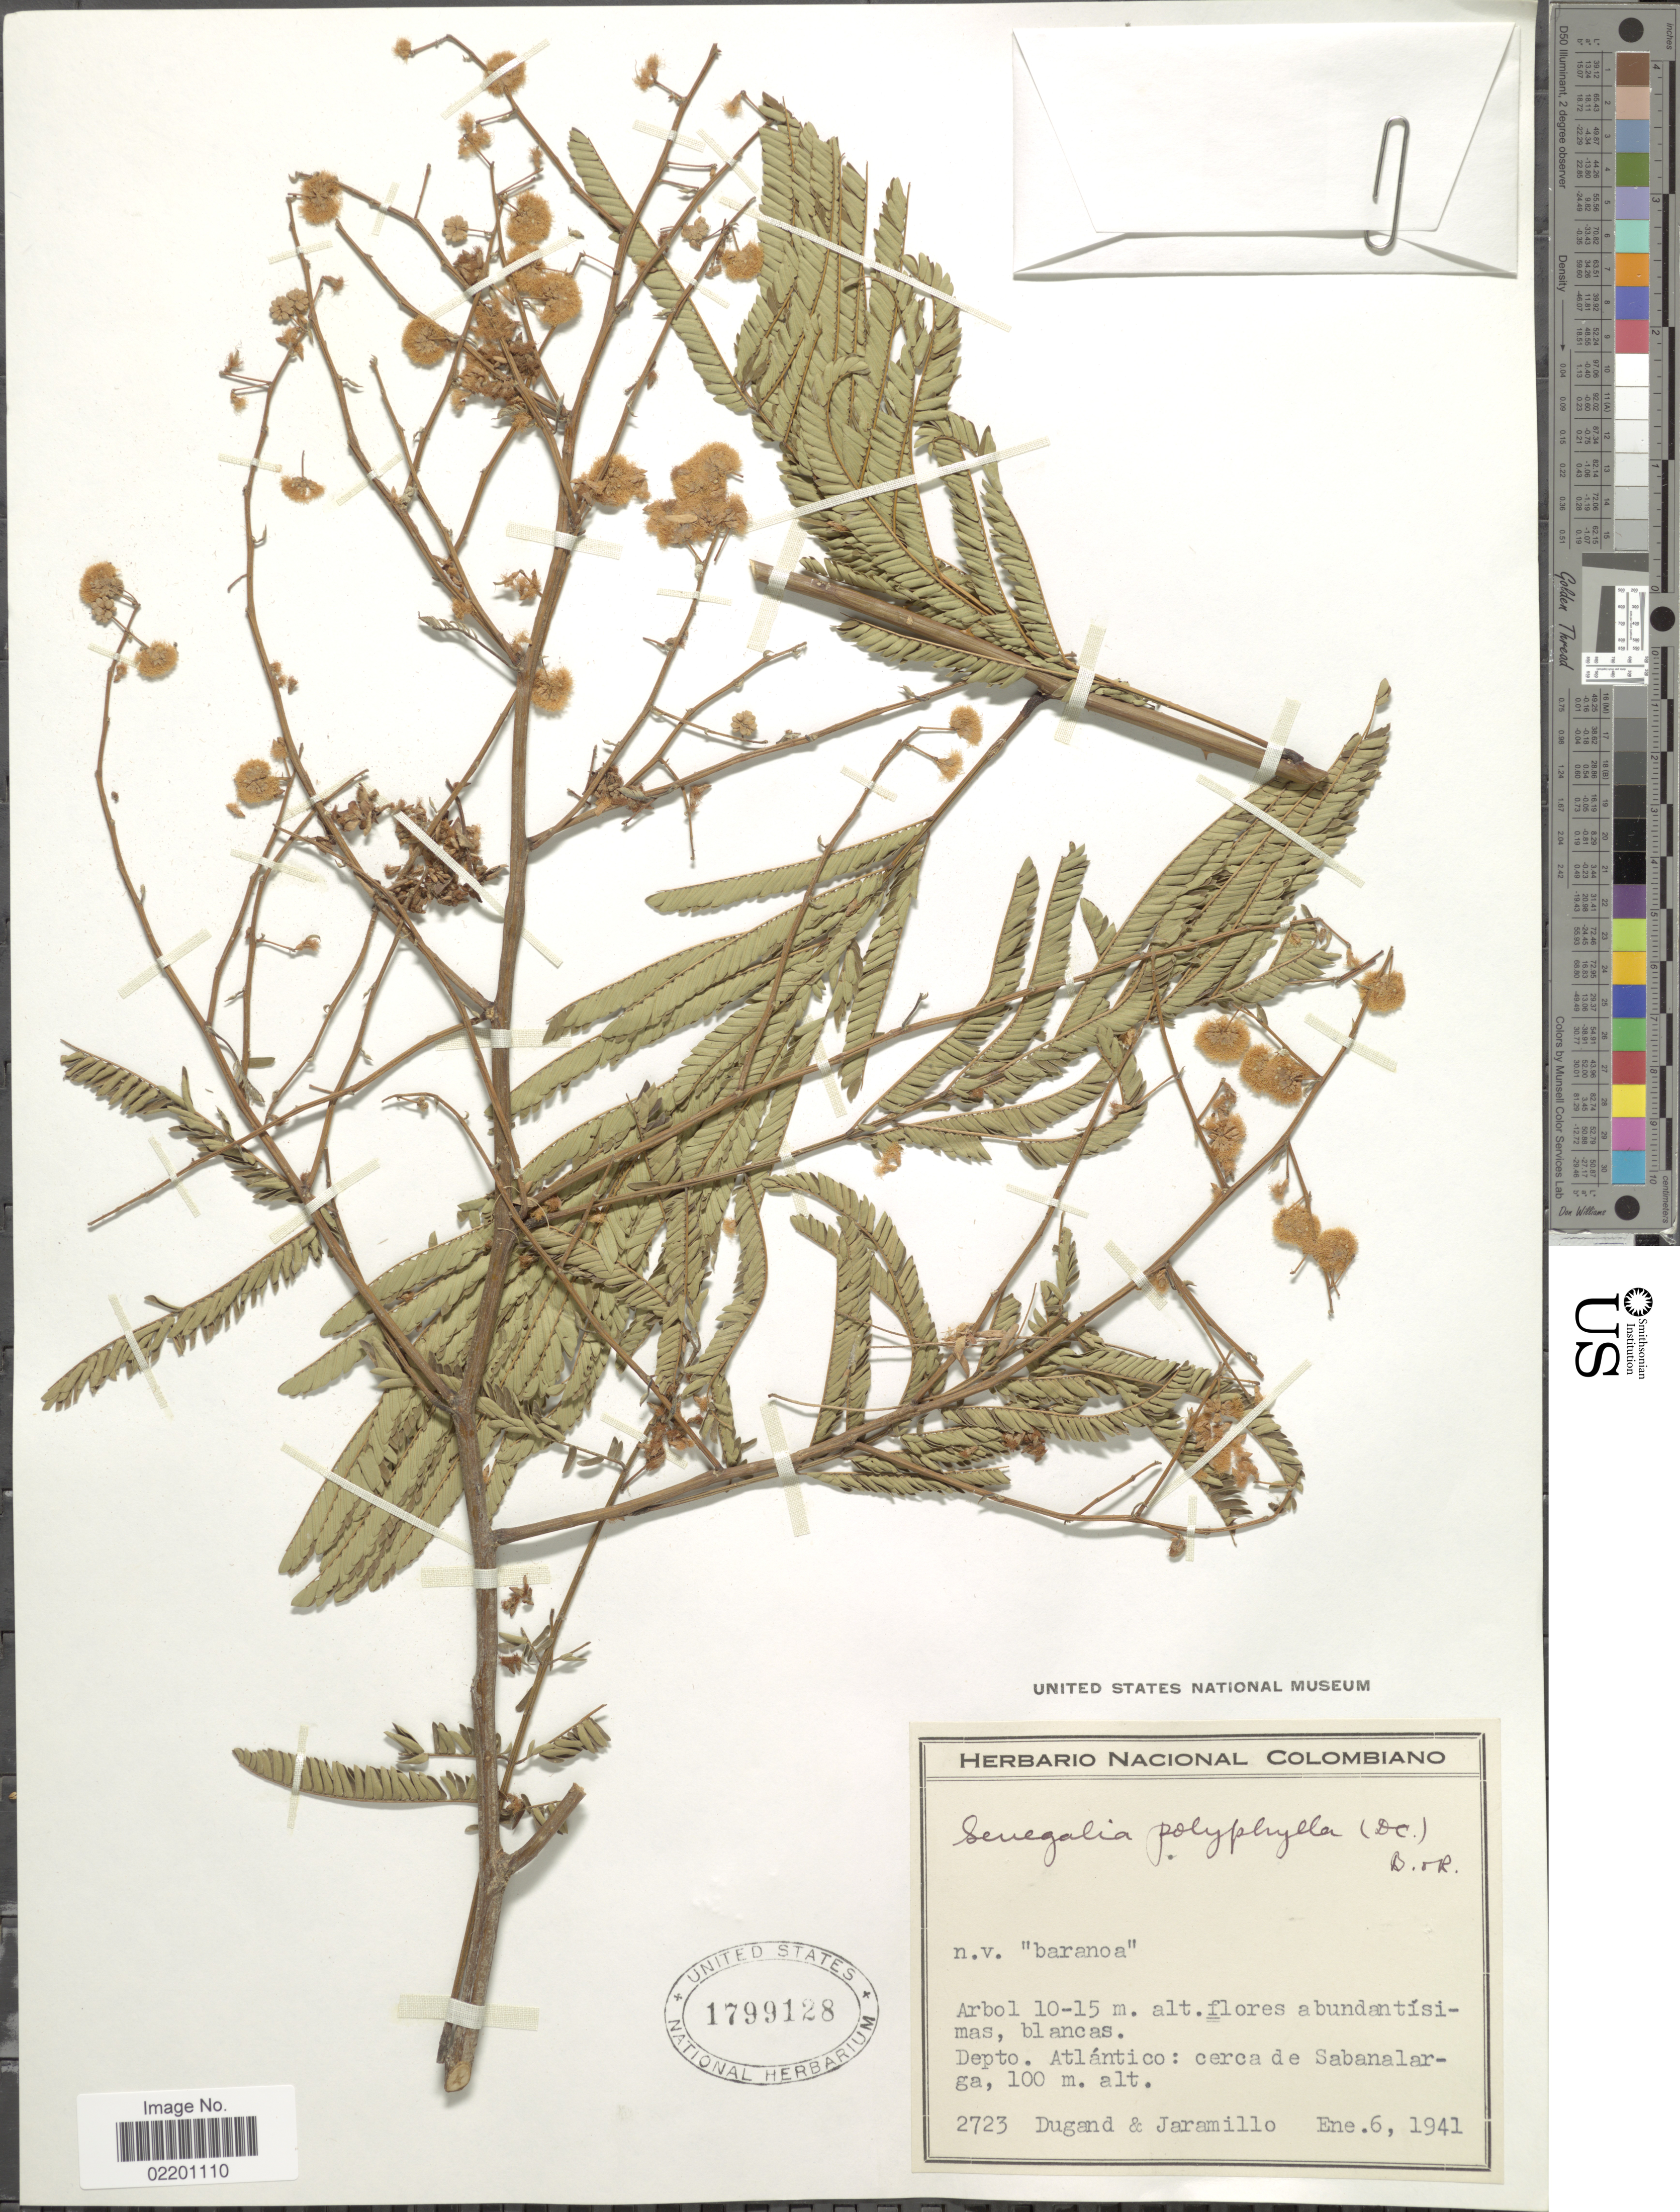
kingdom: Plantae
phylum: Tracheophyta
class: Magnoliopsida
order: Fabales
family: Fabaceae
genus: Senegalia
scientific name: Senegalia polyphylla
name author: (DC.) Britton & Rose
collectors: Dugand, -- & Jaramillo, --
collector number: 2723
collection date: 1941-01-06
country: Colombia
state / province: Atlántico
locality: Depto. Atlantico: cerca de Sabanalarga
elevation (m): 100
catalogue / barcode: US 1799128